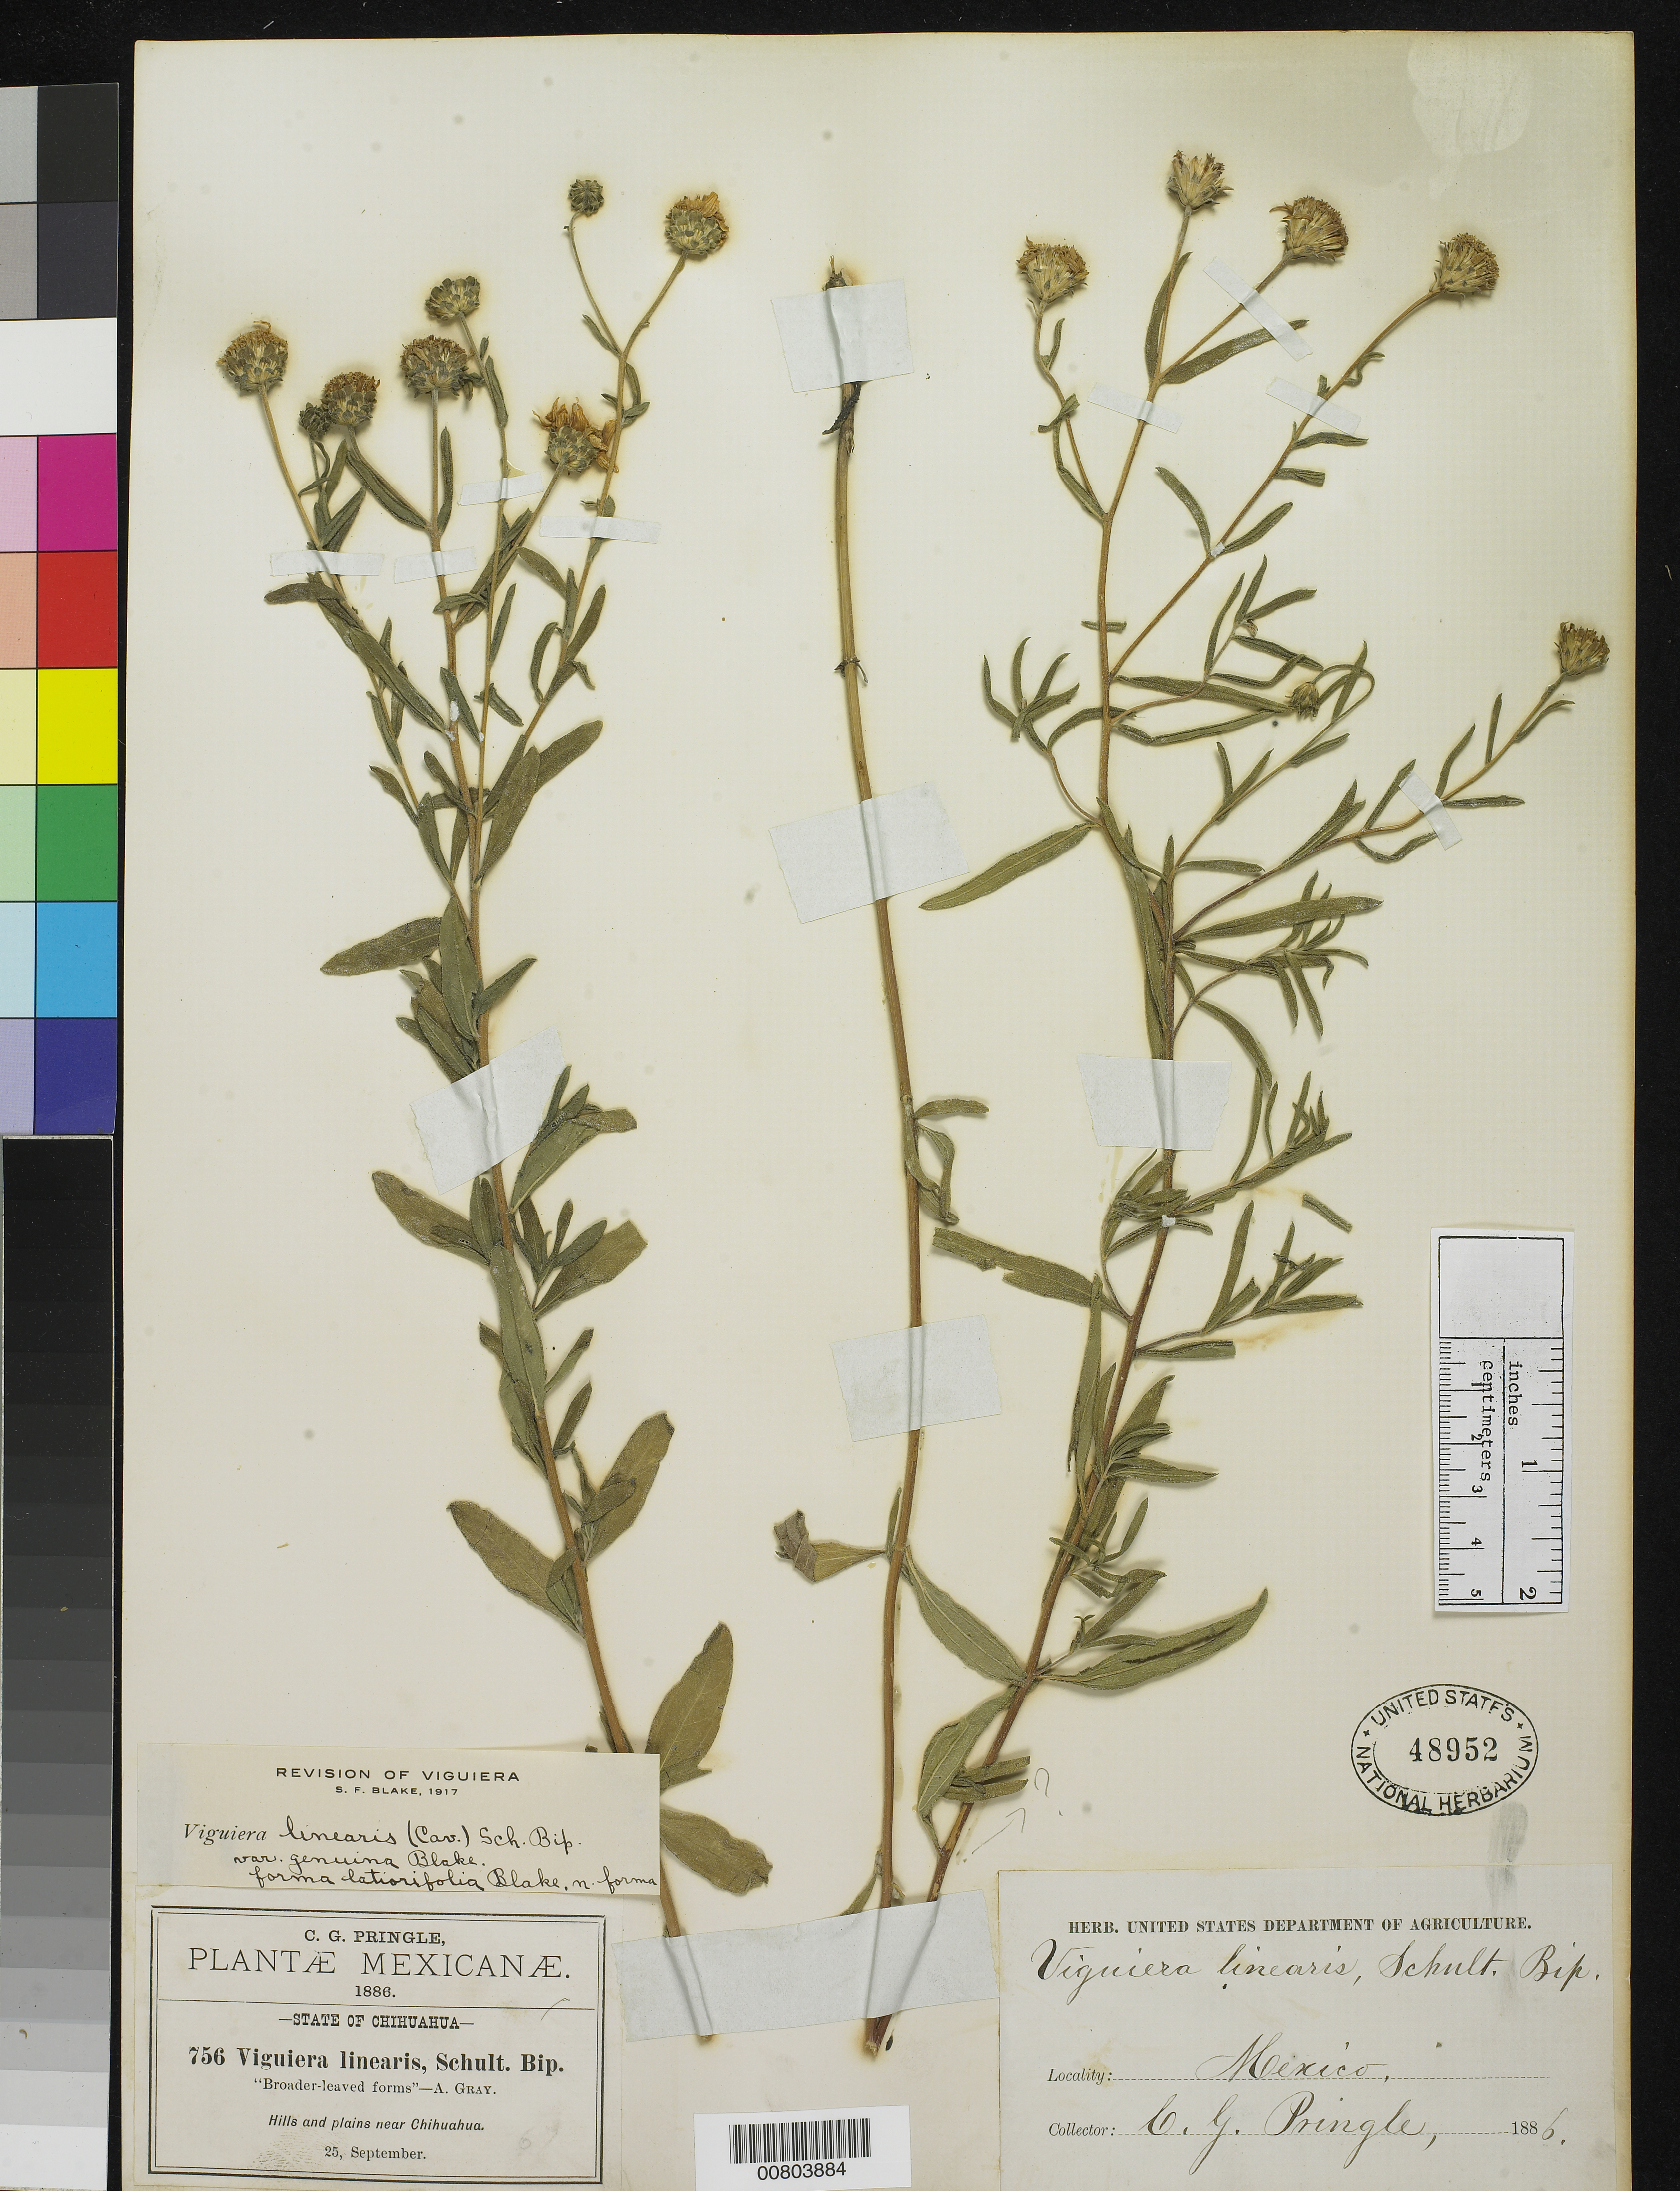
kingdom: Plantae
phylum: Tracheophyta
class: Magnoliopsida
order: Asterales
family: Asteraceae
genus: Viguiera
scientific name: Viguiera linearis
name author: (Cav.) Sch. Bip.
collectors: C. G. Pringle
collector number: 756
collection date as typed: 25 Sep 1886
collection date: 1886-09-25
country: Mexico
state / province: Chihuahua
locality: Near Chihuahua.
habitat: Hills and plains.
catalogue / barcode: US 48952